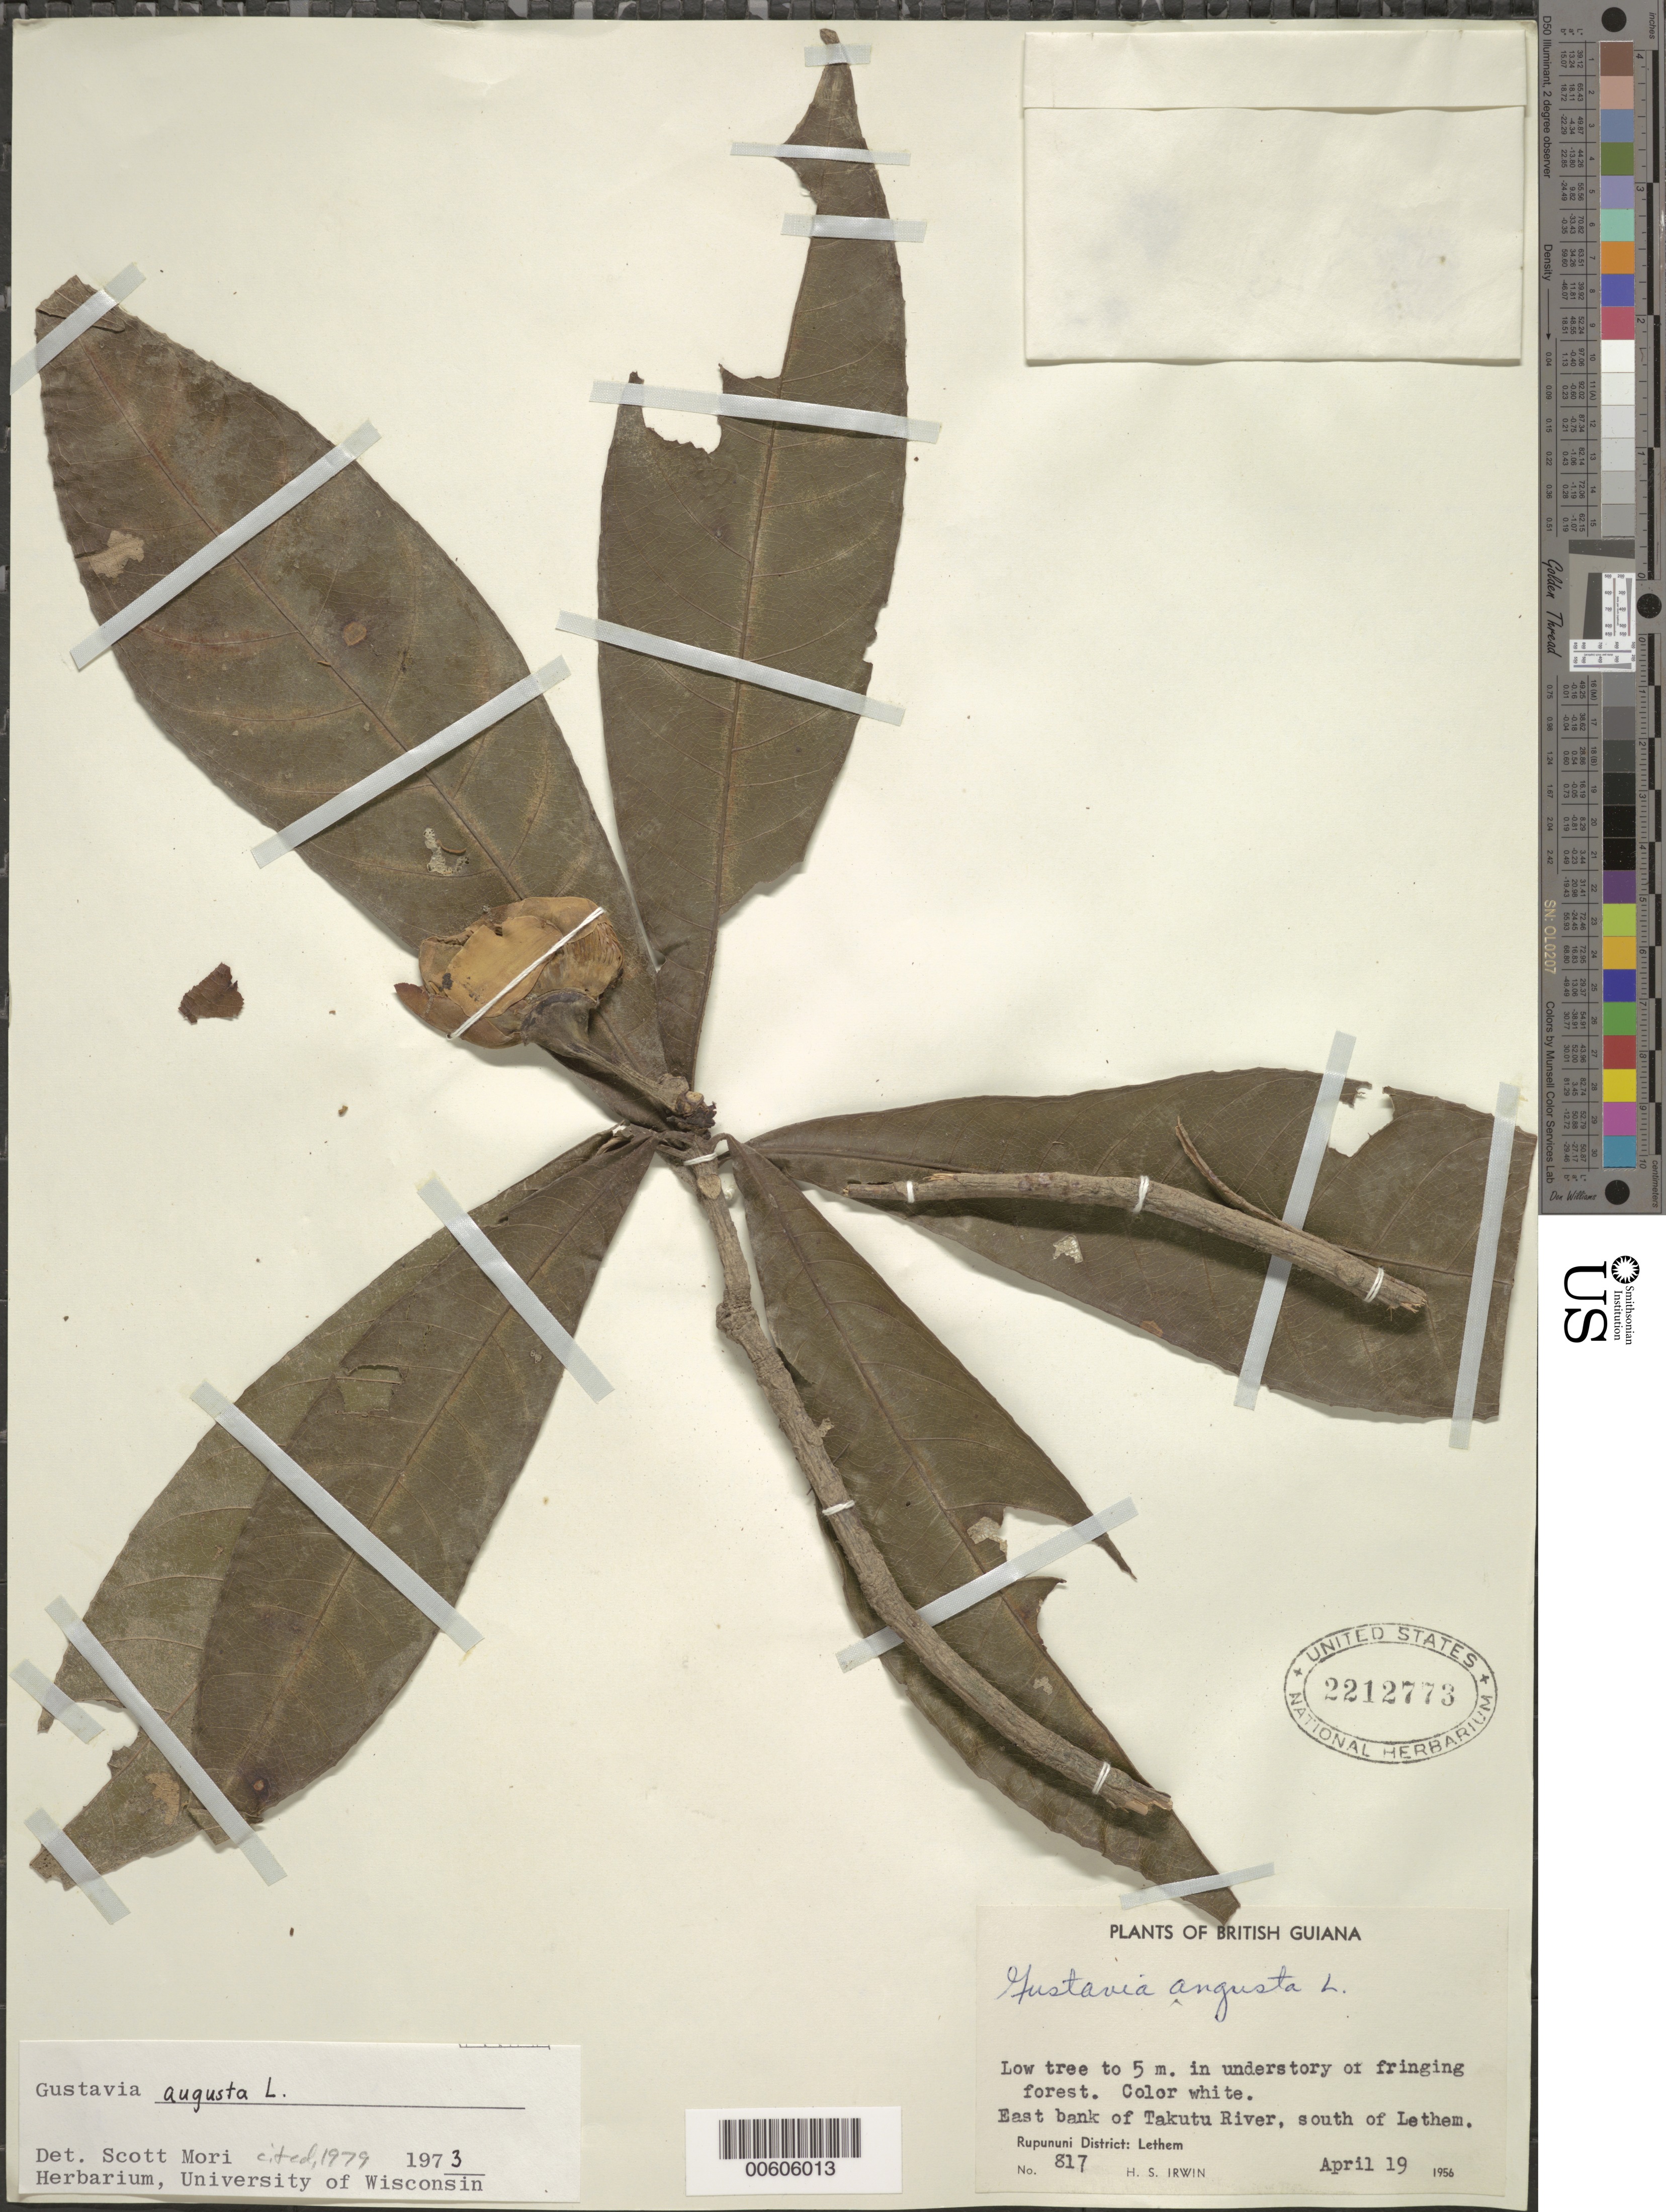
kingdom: Plantae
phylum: Tracheophyta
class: Magnoliopsida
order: Ericales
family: Lecythidaceae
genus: Gustavia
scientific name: Gustavia augusta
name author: L.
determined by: Mori, Scott A.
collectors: H. Irwin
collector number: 817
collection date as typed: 19-Apr-56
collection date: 1956-04-19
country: Guyana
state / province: U. Takutu-U. Essequibo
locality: Lethem, S. of, east bank of Takutu R., Rupununi Dist.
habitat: Understory of fringing forest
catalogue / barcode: US 2212773